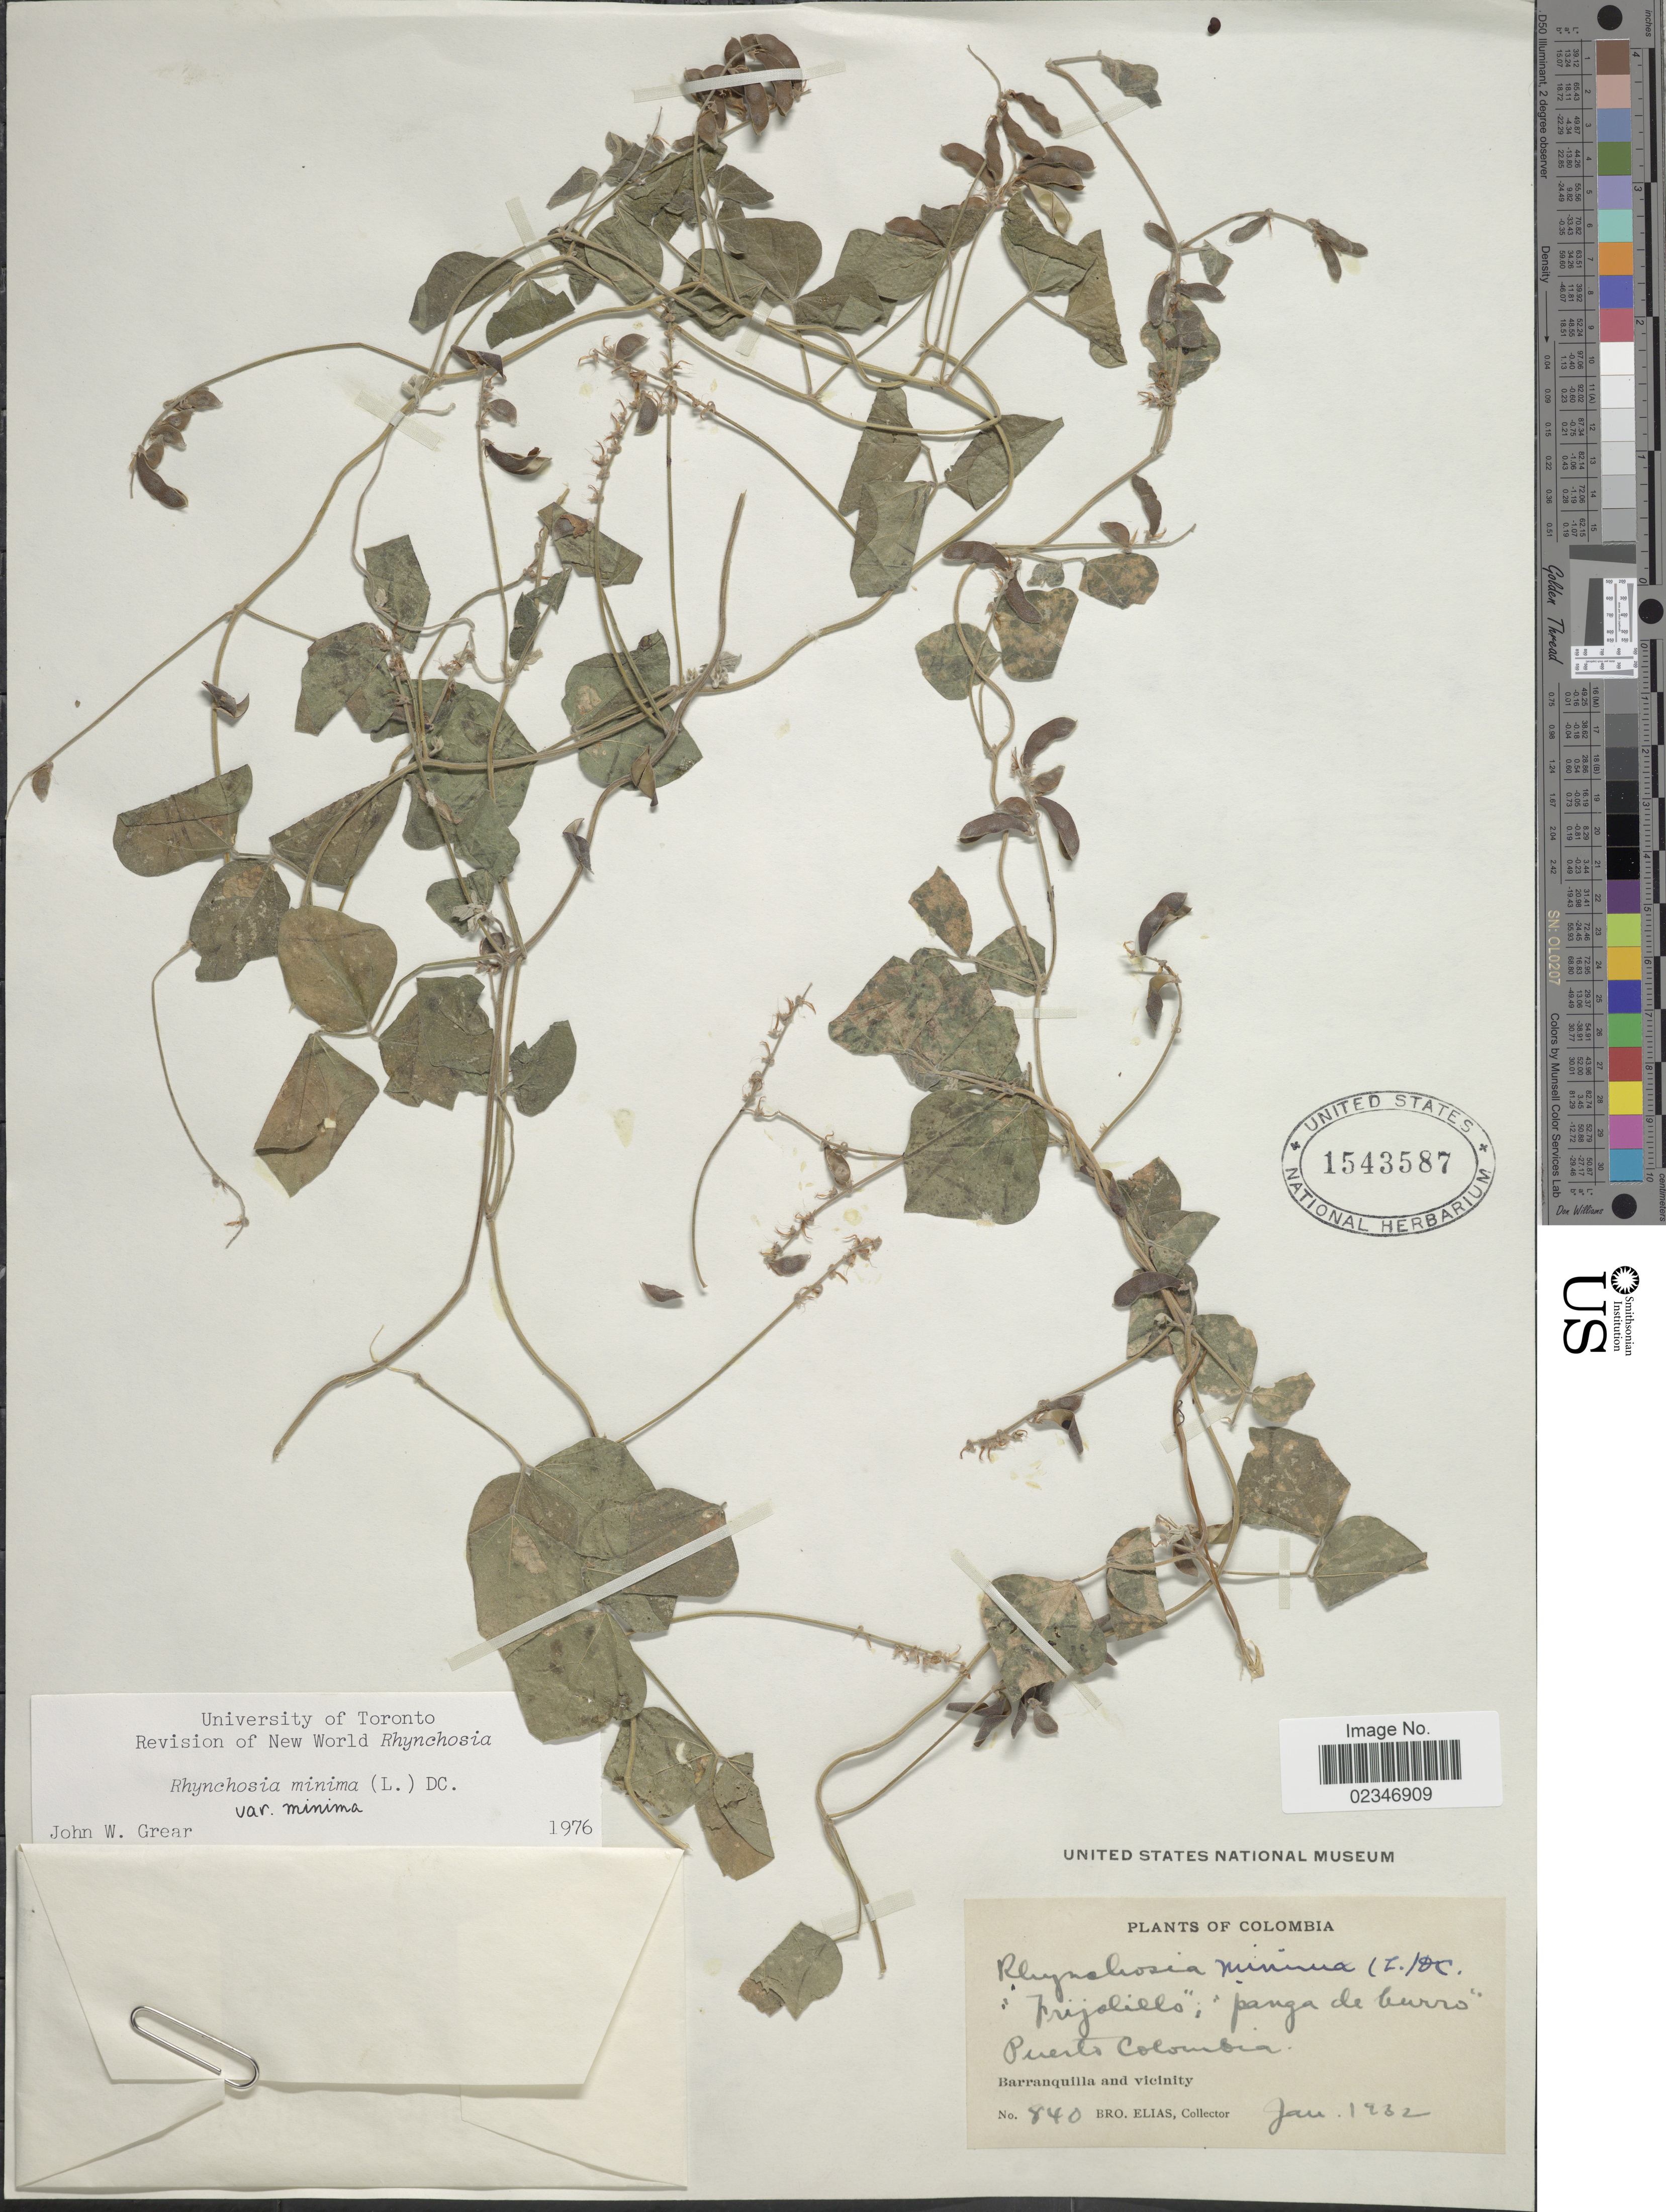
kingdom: Plantae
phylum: Tracheophyta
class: Magnoliopsida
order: Fabales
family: Fabaceae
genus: Rhynchosia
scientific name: Rhynchosia minima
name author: (L.) DC.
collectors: Bro. Elias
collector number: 840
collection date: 1932-01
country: Colombia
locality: Puerto Colombia, Barranquilla and Vicinity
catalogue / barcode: US 1543587